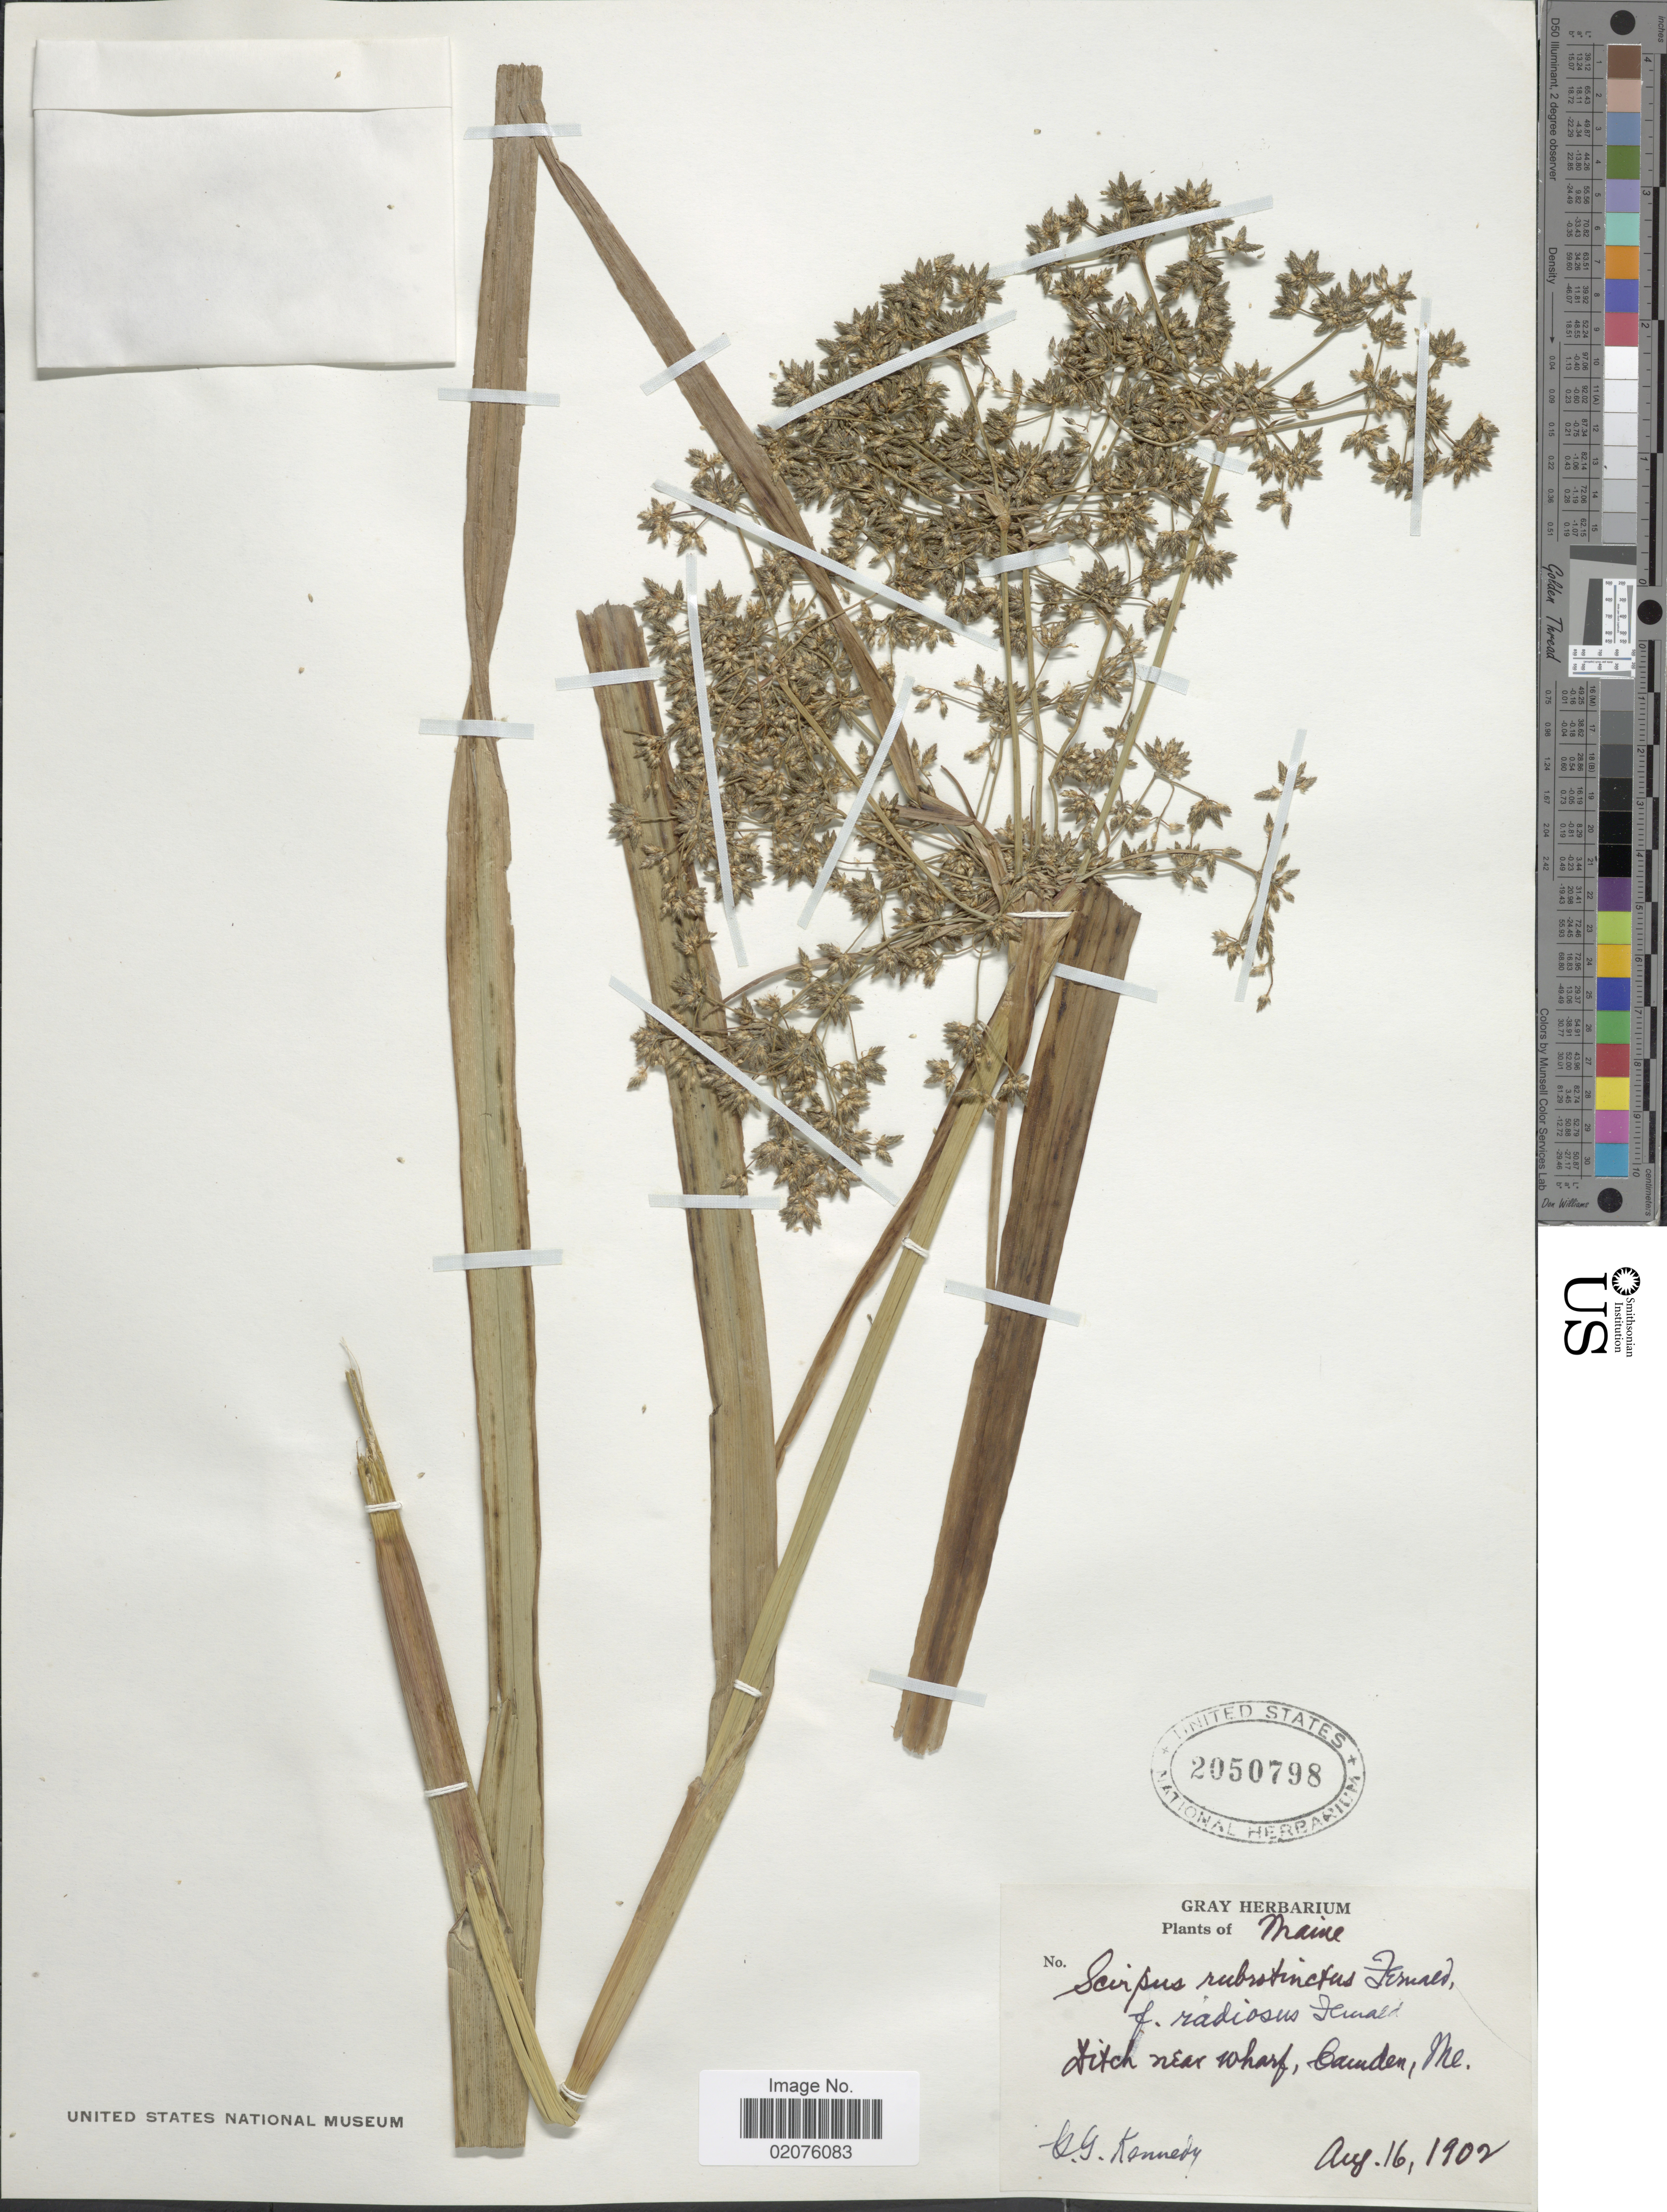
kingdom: Plantae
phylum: Tracheophyta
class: Liliopsida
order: Poales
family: Cyperaceae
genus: Scirpus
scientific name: Scirpus microcarpus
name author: J. Presl & C. Presl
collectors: G. Kennedy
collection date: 1902-08-16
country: United States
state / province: Maine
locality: Near Wharf, Camden, Me.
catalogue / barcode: US 2050798